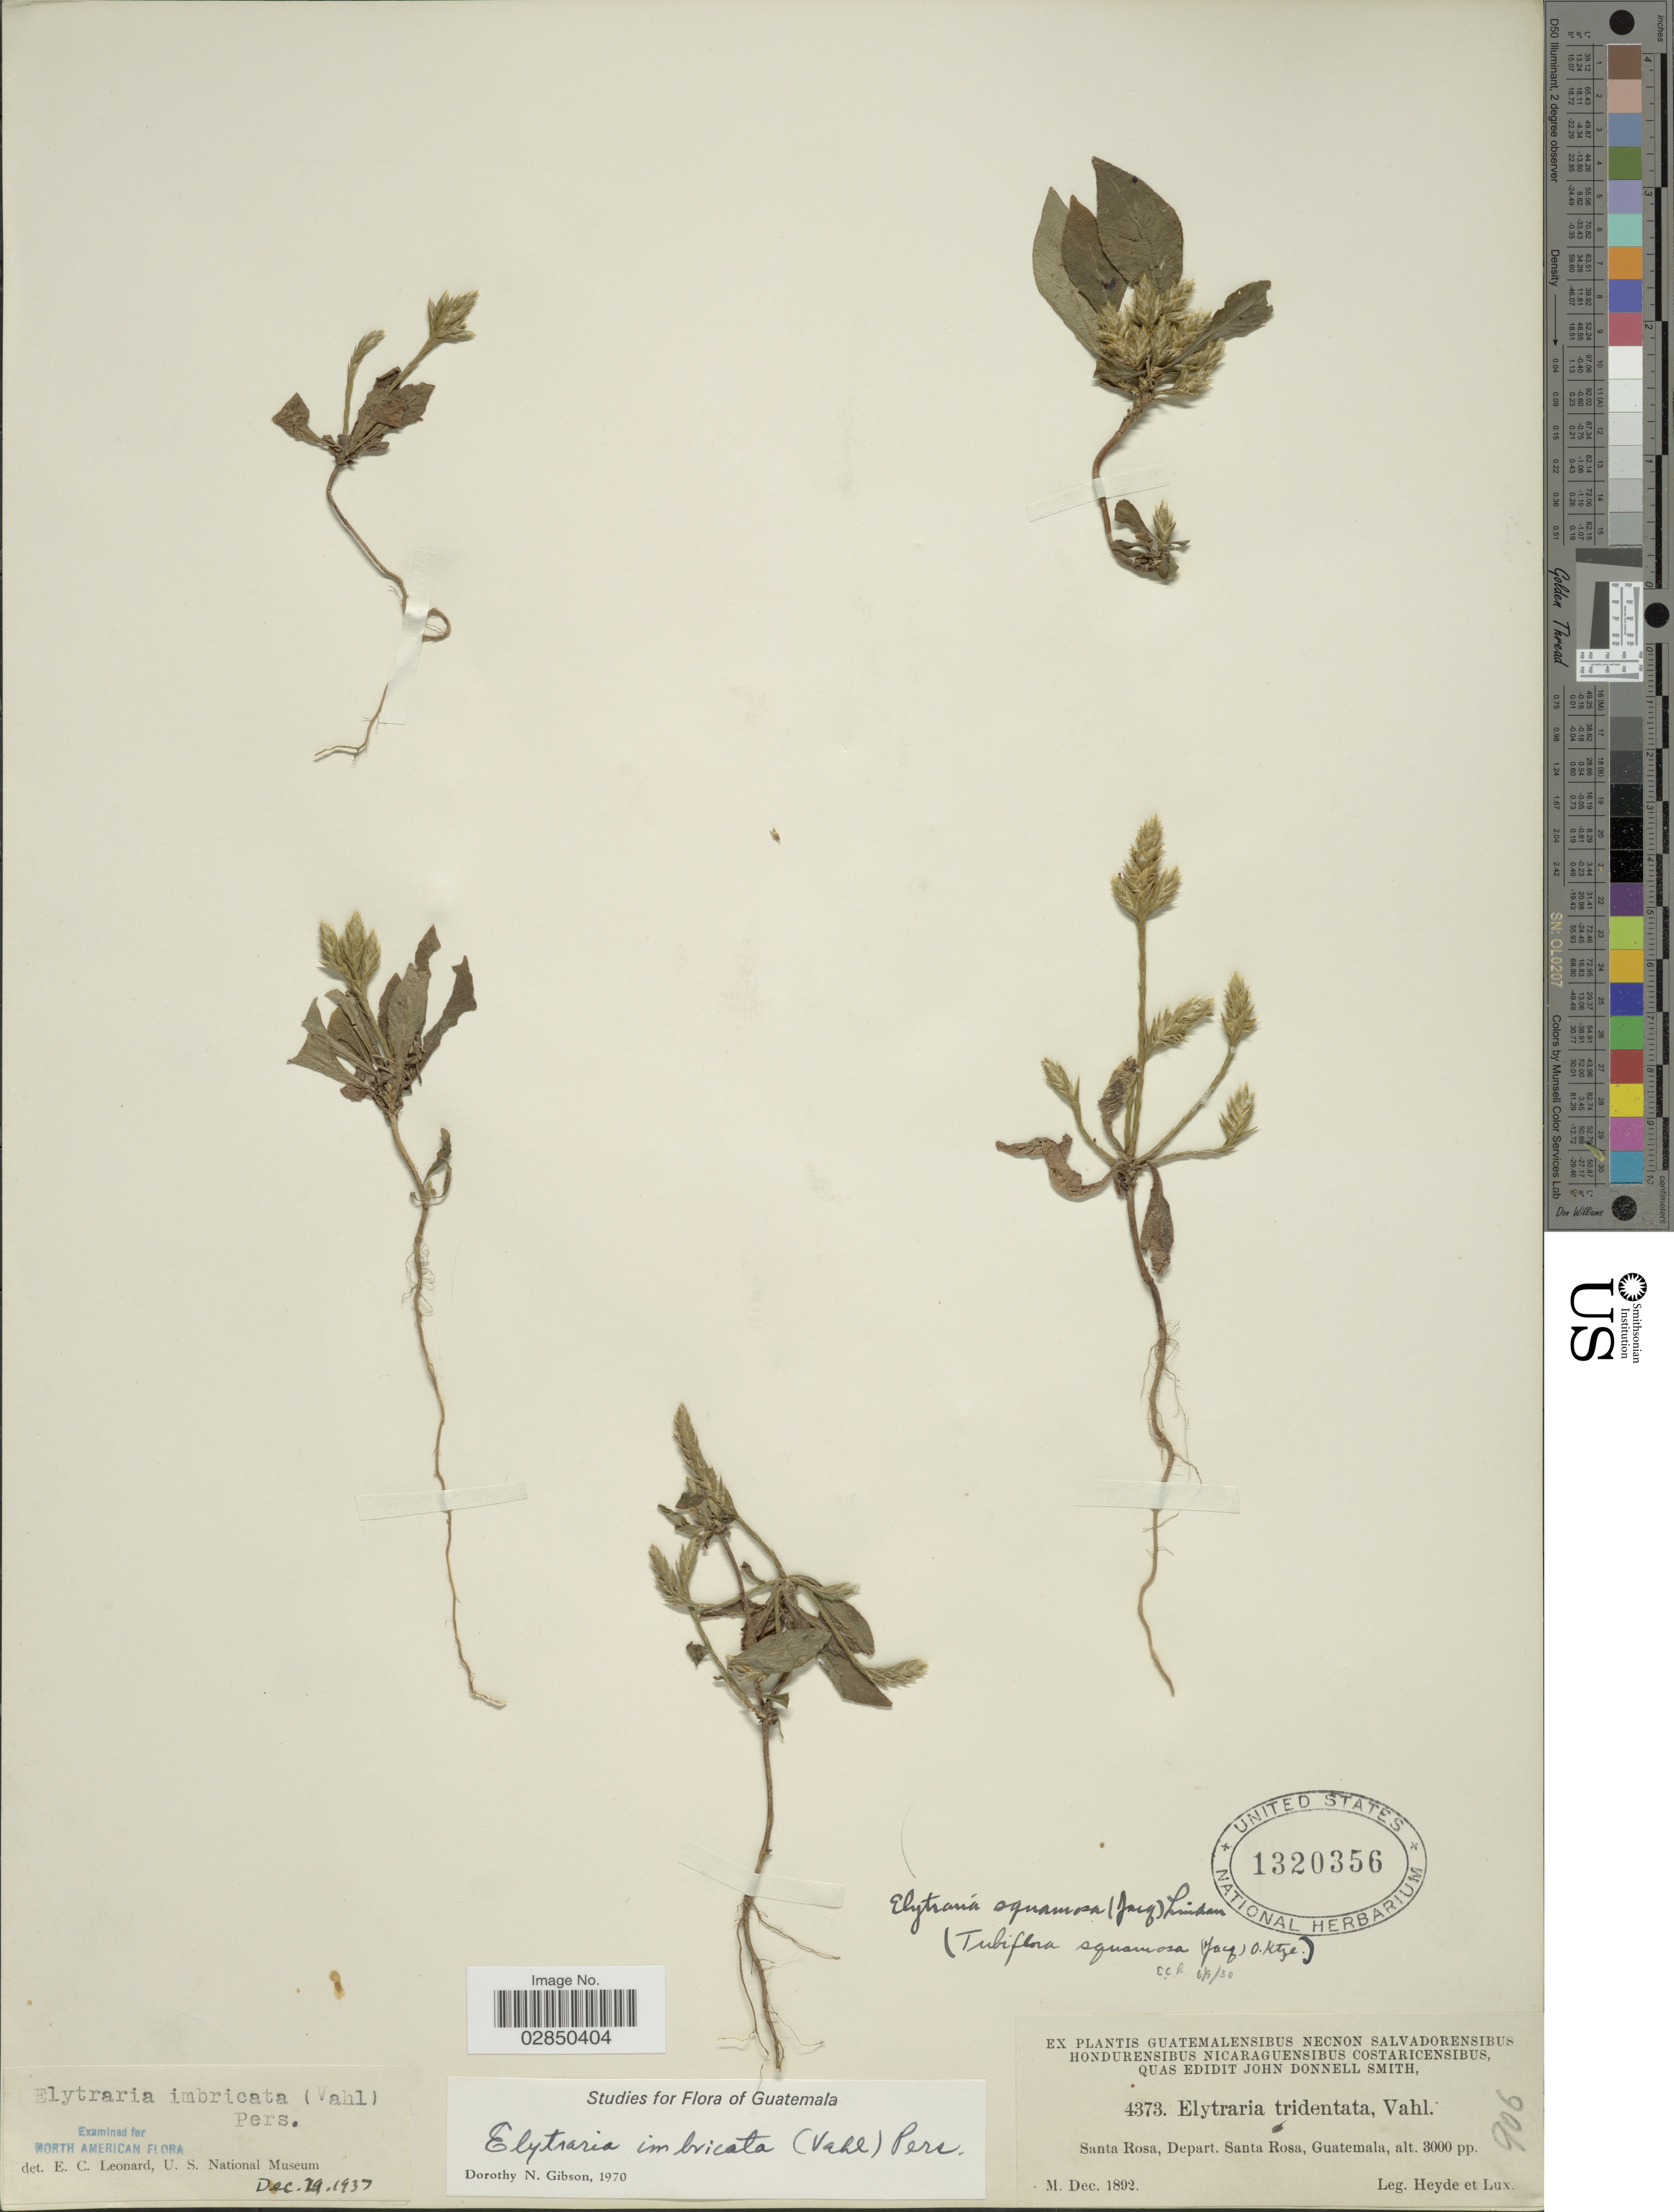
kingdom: Plantae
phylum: Tracheophyta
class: Magnoliopsida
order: Lamiales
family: Acanthaceae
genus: Elytraria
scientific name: Elytraria imbricata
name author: (Vahl) Pers.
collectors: Heyde & Lux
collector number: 4373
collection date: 1892-12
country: Guatemala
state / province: Santa Rosa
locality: Depart. Santa Rosa.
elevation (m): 914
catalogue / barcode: US 1320356